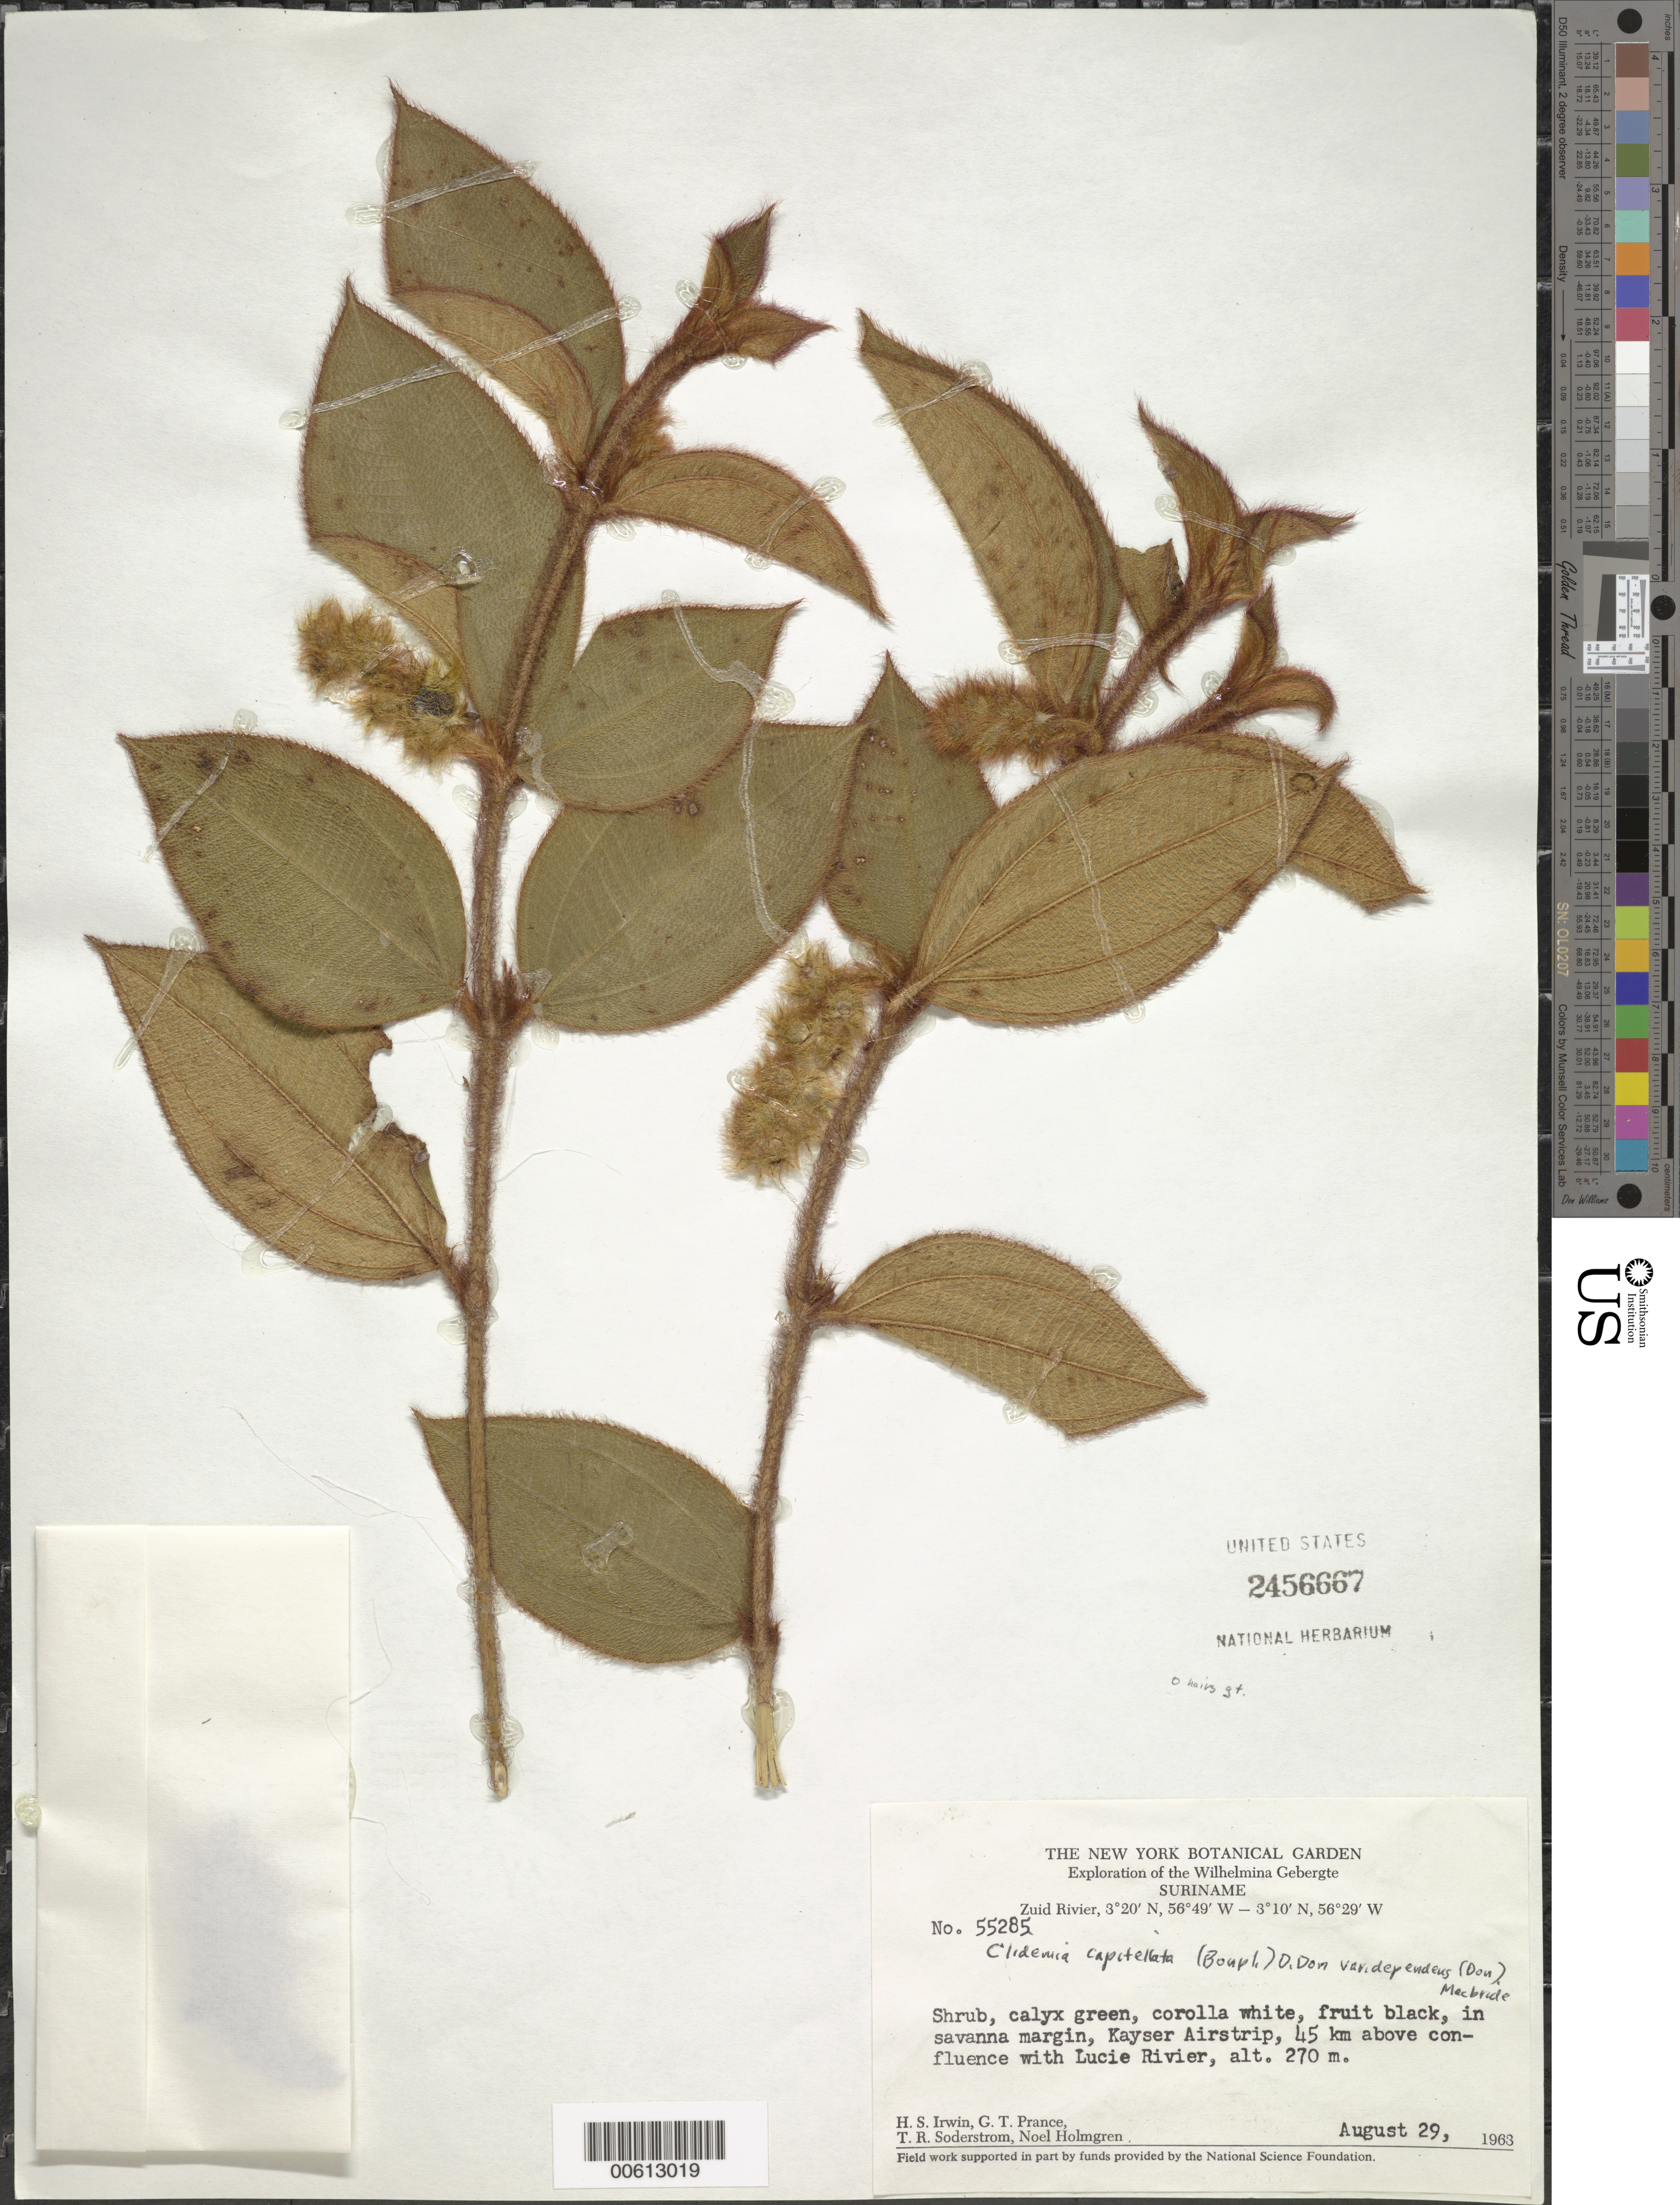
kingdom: Plantae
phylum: Tracheophyta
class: Magnoliopsida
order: Myrtales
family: Melastomataceae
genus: Clidemia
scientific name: Clidemia capitellata var. dependens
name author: (Pav. & D. Don) J.F. Macbr.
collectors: H. Irwin, G. T. Prance, T. R. Soderstrom & N. H. Holmgren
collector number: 55285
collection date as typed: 29-Aug-63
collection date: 1963-08-29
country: Suriname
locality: Kayser Airstrip, Zuid R., 45 km above confl. with Lucie R., Wilhelmina Gebergte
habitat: Savanna margin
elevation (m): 270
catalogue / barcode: US 2456667